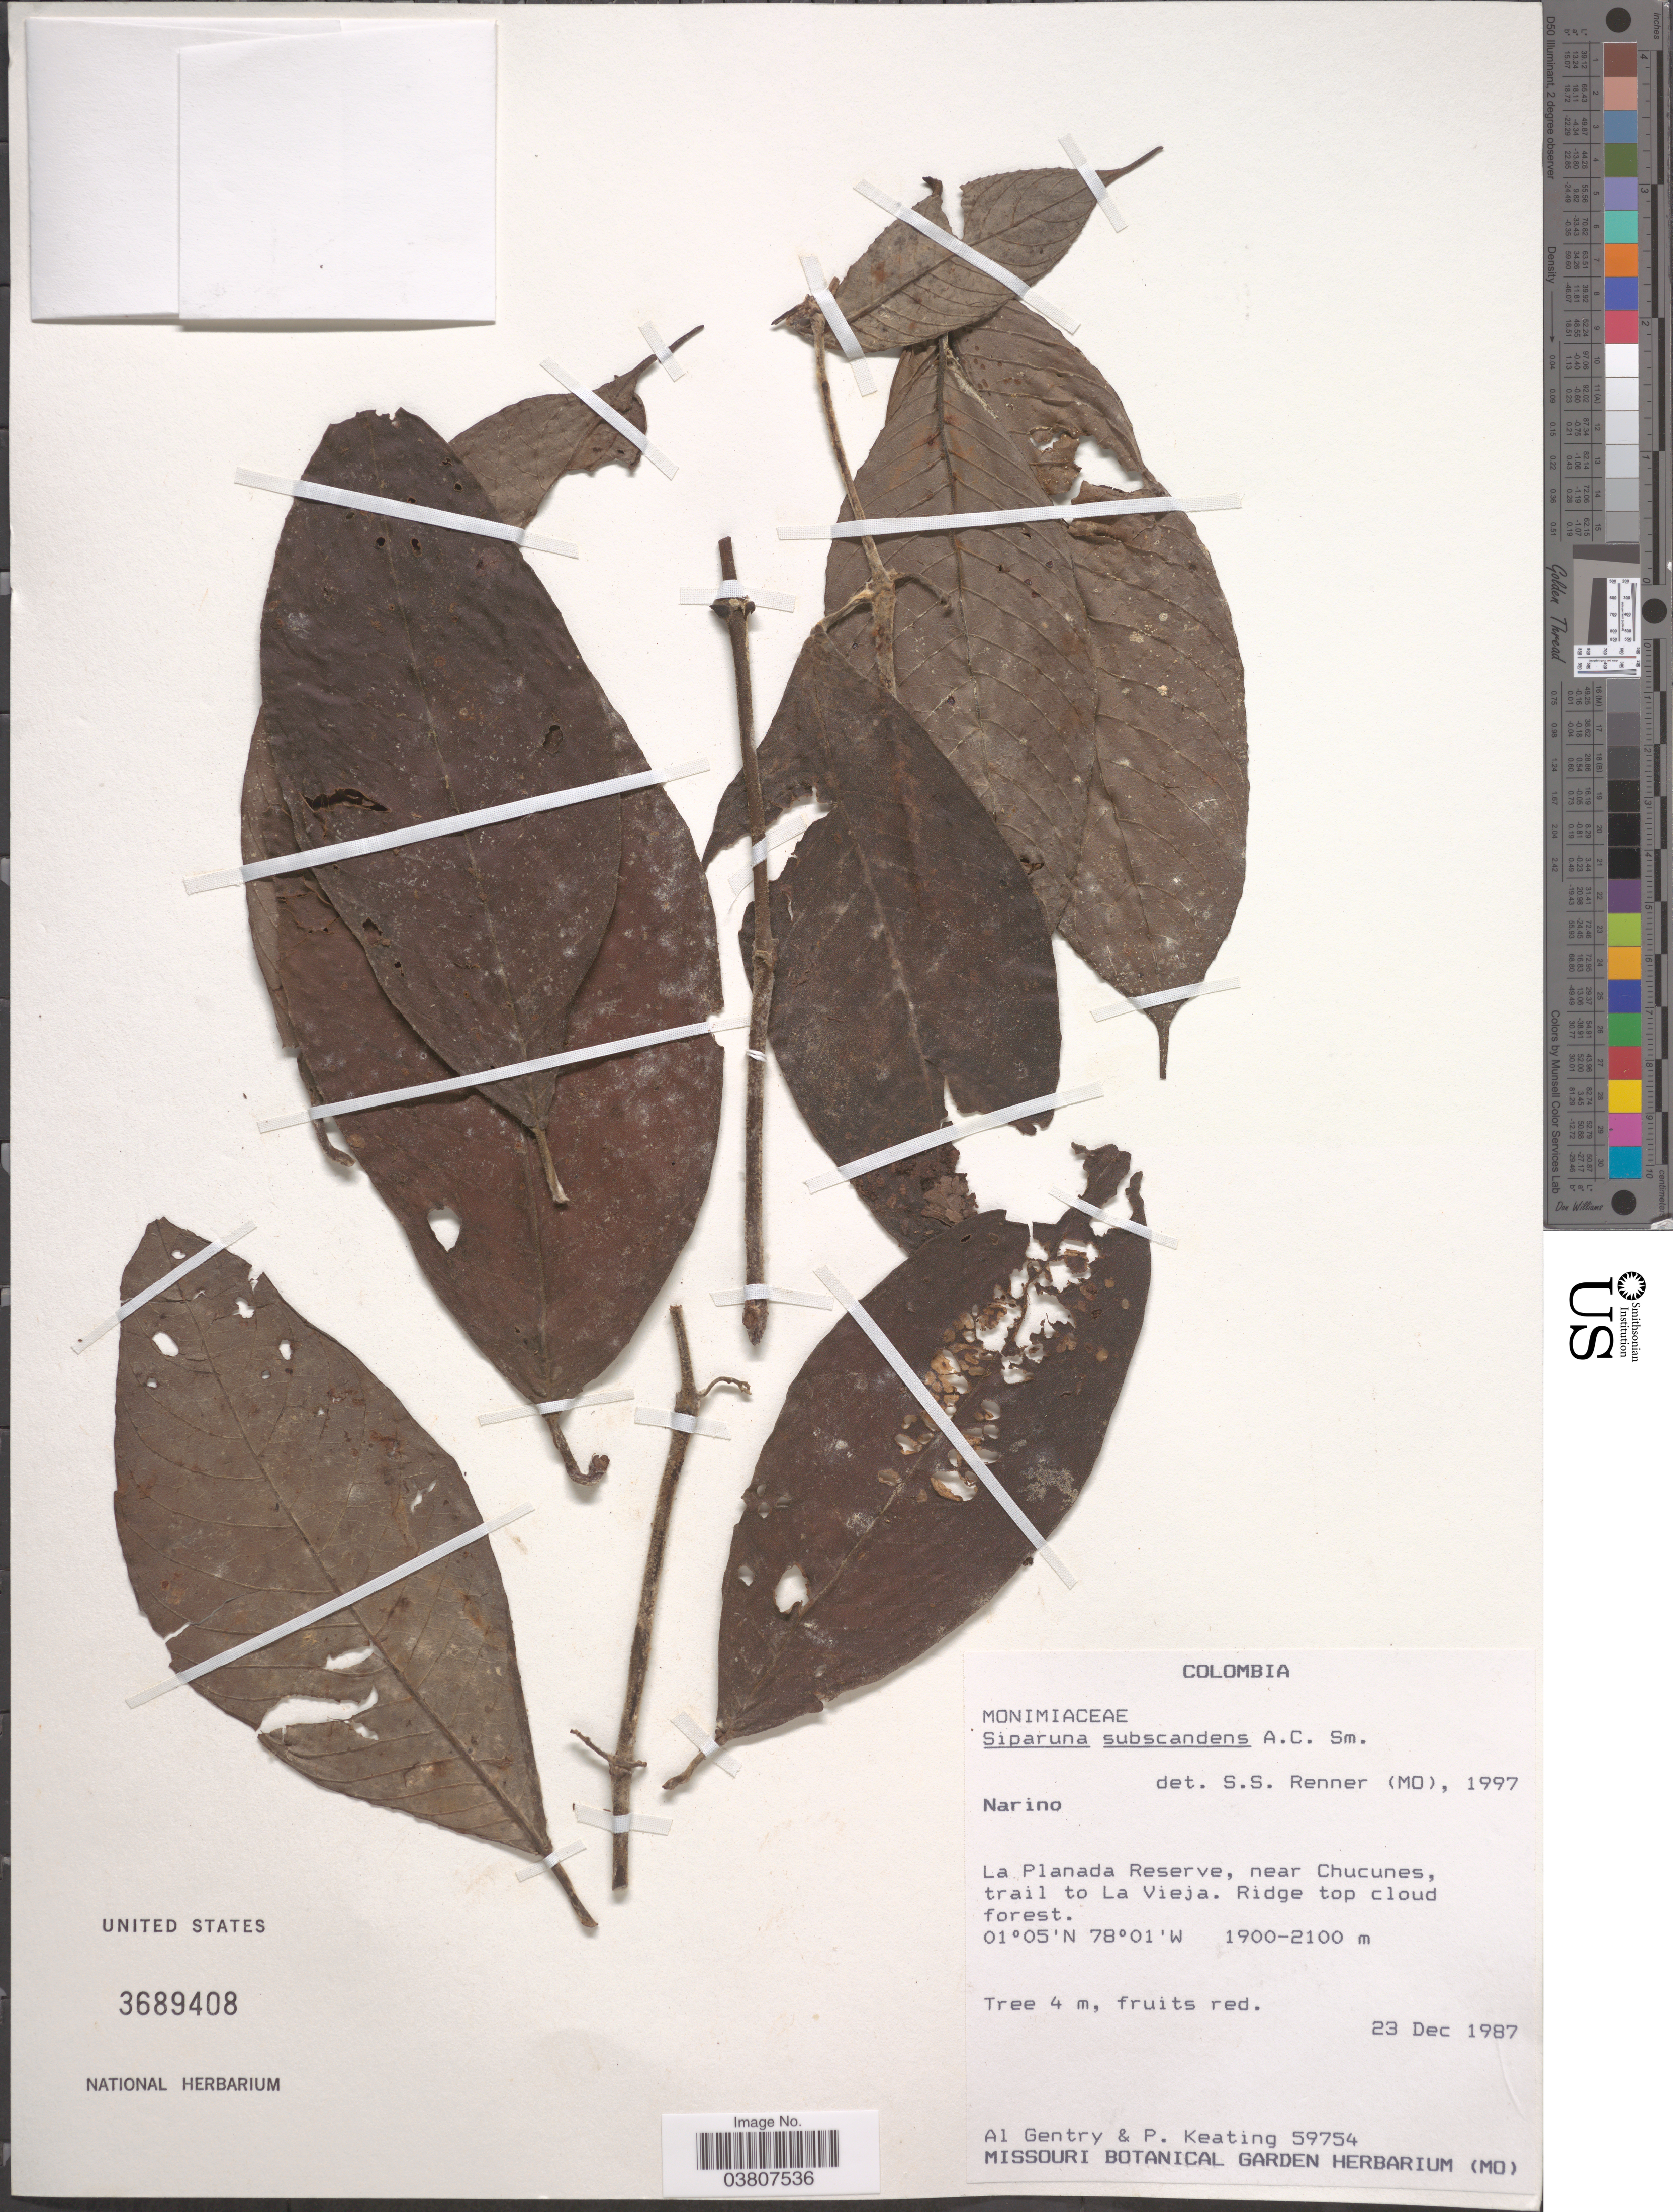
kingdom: Plantae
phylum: Tracheophyta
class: Magnoliopsida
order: Laurales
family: Siparunaceae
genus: Siparuna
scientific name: Siparuna subscandens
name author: A.C. Sm.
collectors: A. H. Gentry & P. Keating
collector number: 59754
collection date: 1987-12-23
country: Colombia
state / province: Nariño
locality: La Planada Reserve, near Chucunes, trail to La Vieja. Ridge top cloud forest.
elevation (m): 1900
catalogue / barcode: US 3689408